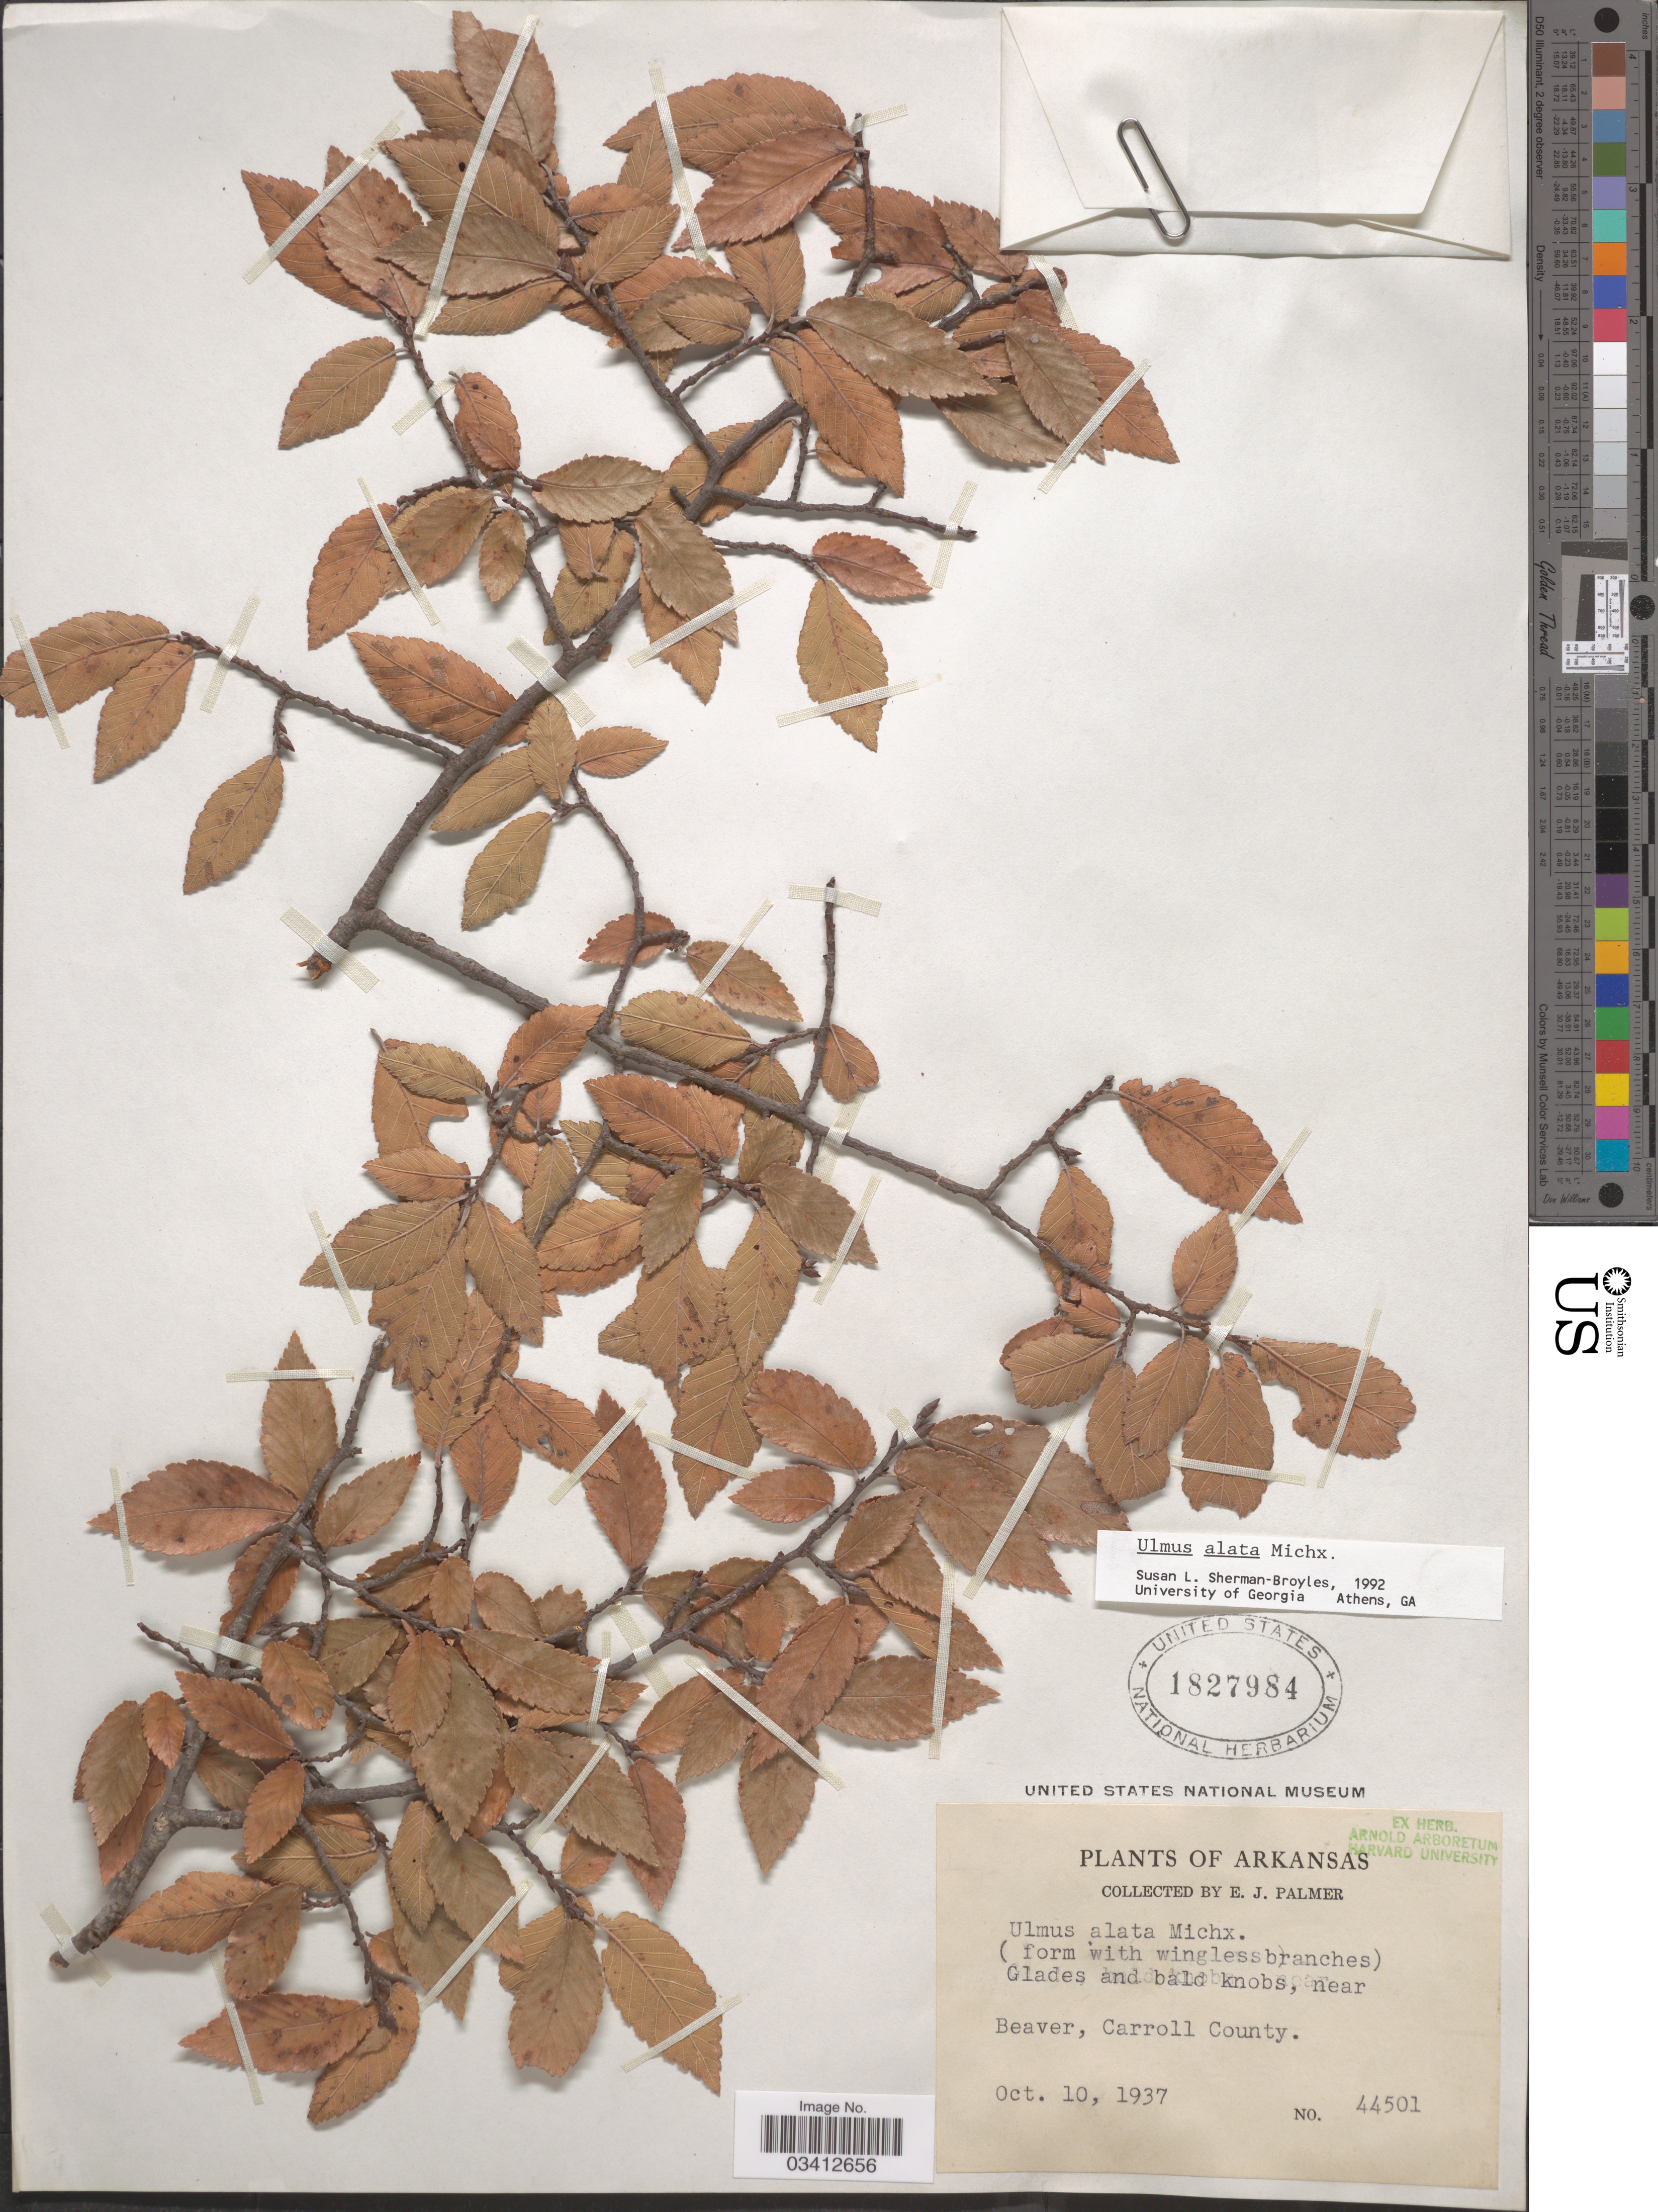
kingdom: Plantae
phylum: Tracheophyta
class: Magnoliopsida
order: Rosales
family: Ulmaceae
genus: Ulmus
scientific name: Ulmus alata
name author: Michx.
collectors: E. J. Palmer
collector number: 44501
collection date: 1937-10-10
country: United States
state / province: Arkansas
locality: Near Beaver, Carroll County.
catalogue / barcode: US 1827984